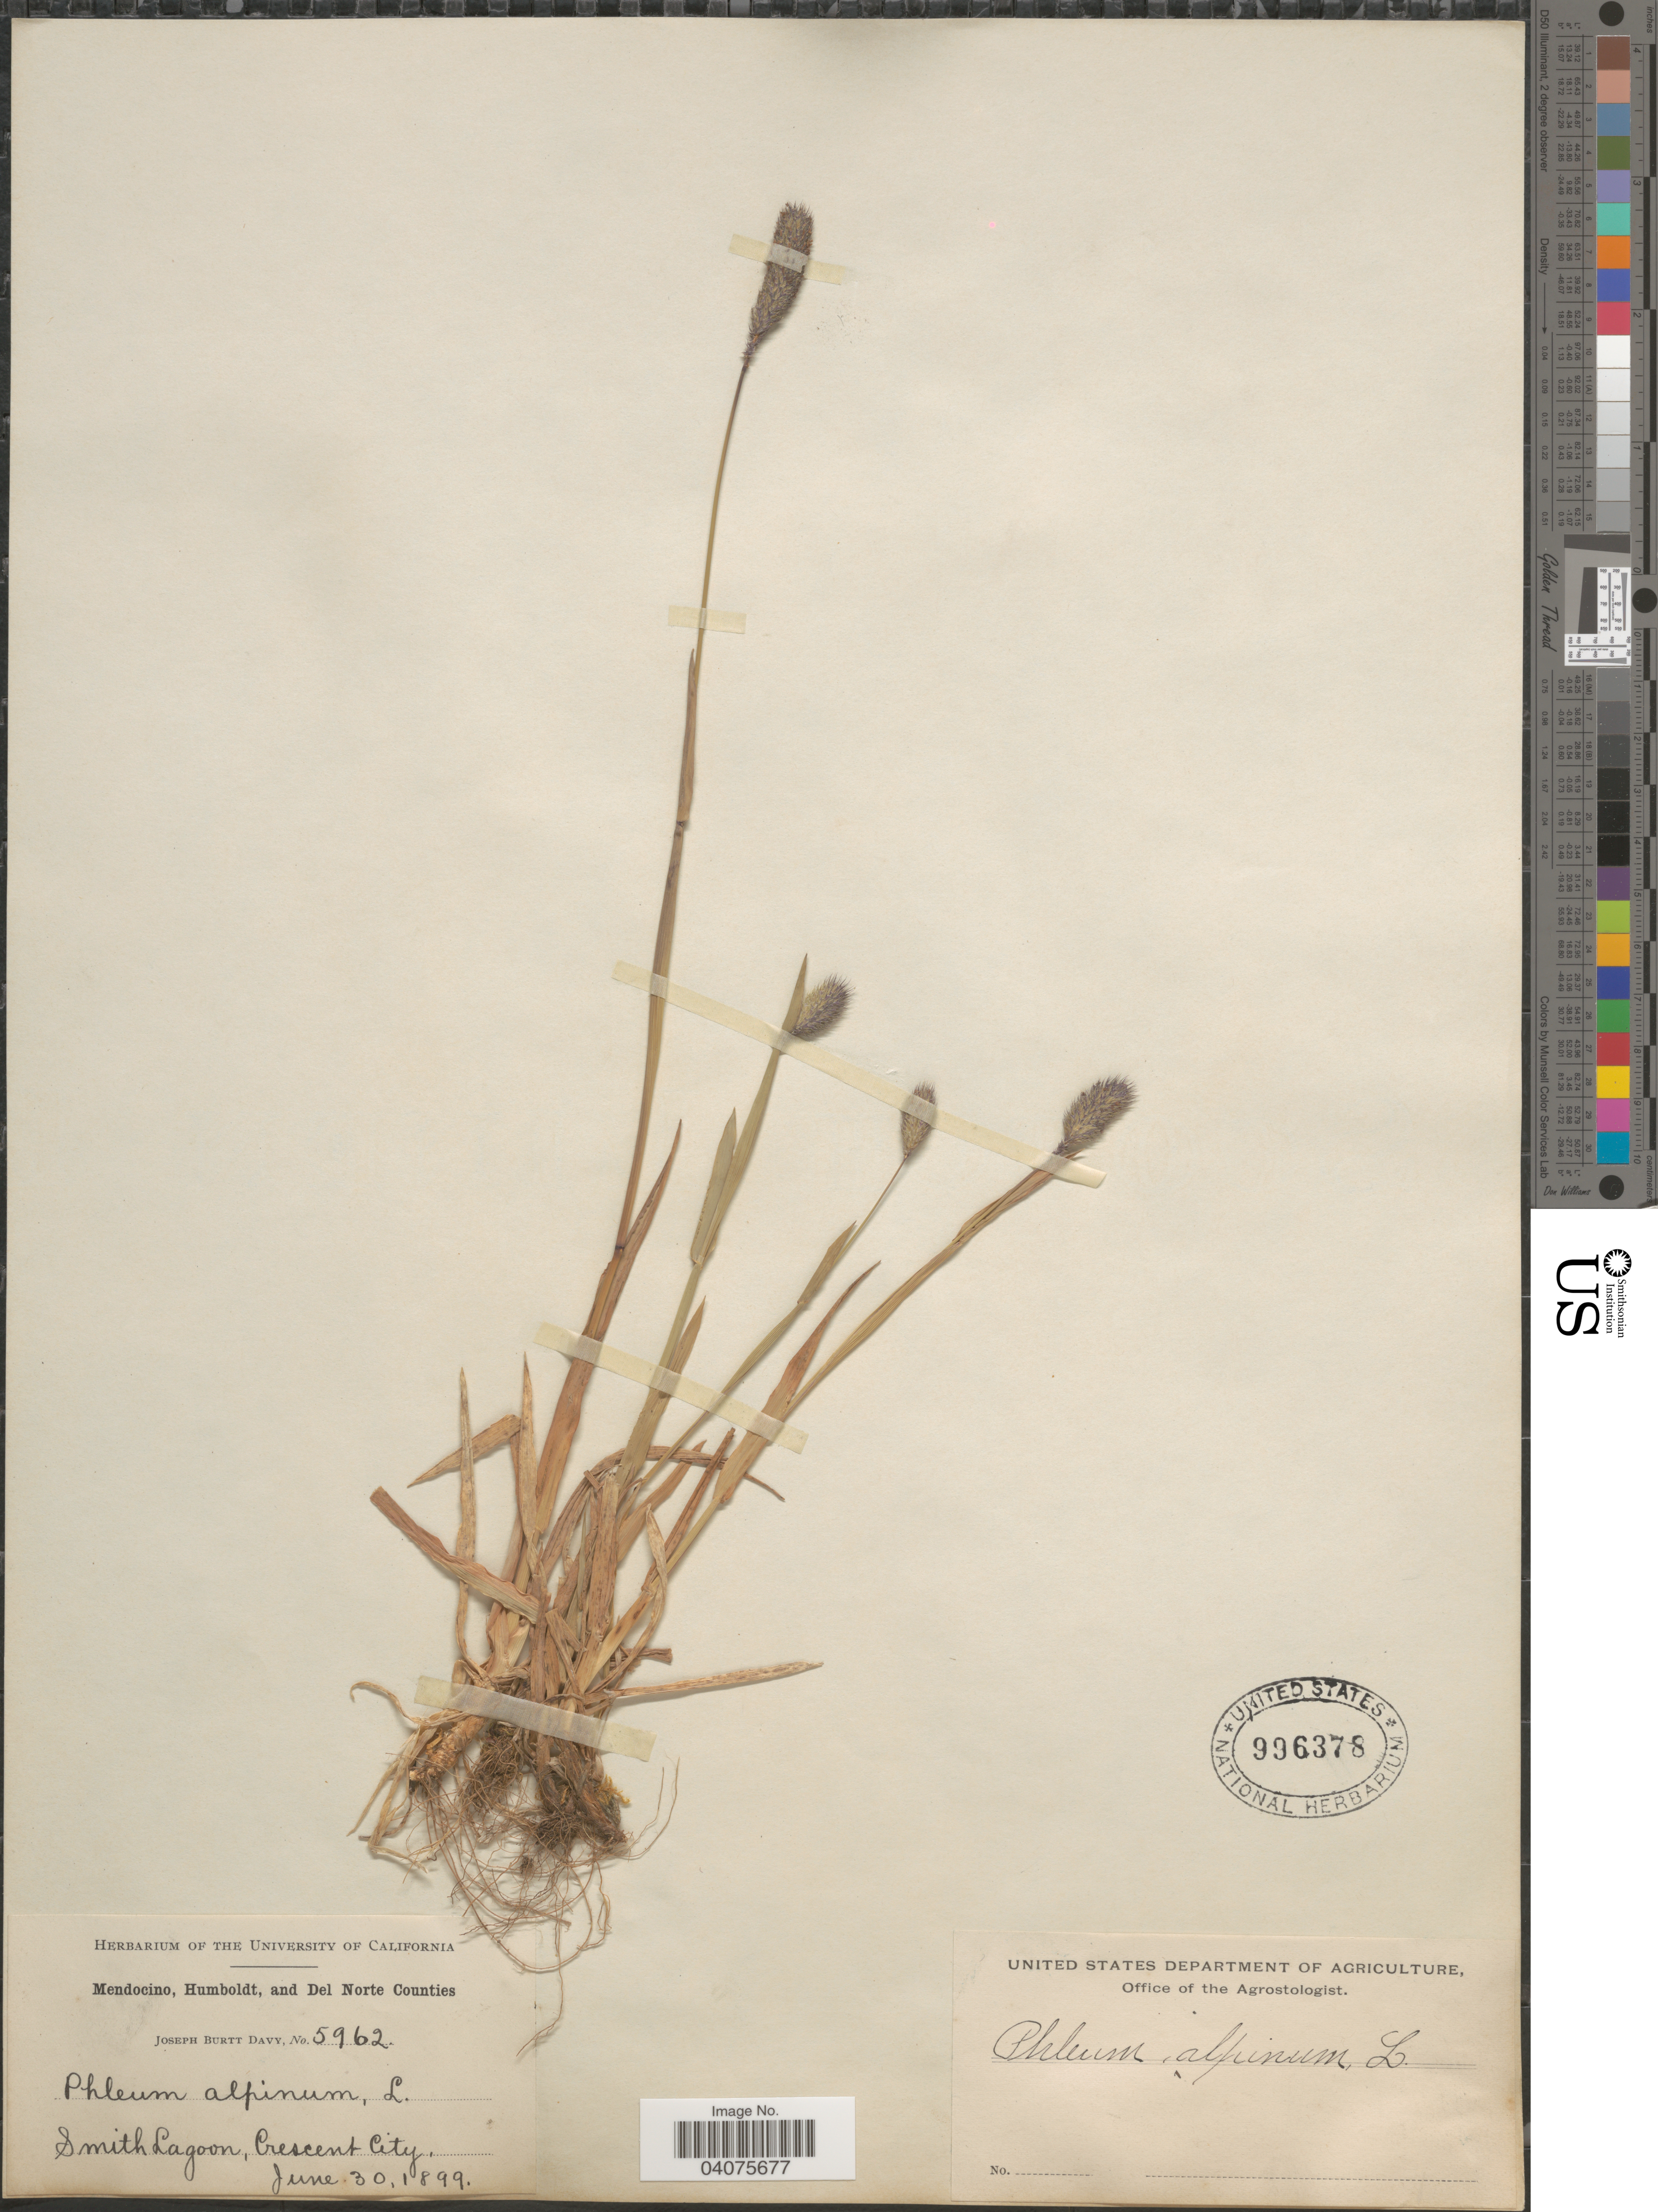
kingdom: Plantae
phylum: Tracheophyta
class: Liliopsida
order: Poales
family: Poaceae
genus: Phleum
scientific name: Phleum alpinum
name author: L.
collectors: J. Burtt Davy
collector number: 5962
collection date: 1899-06-30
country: United States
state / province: California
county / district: Mendocino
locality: Mendocino, Humboldt, and Del Norte Counties. Smith Lagoon, Crescent City.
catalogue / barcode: US 996378